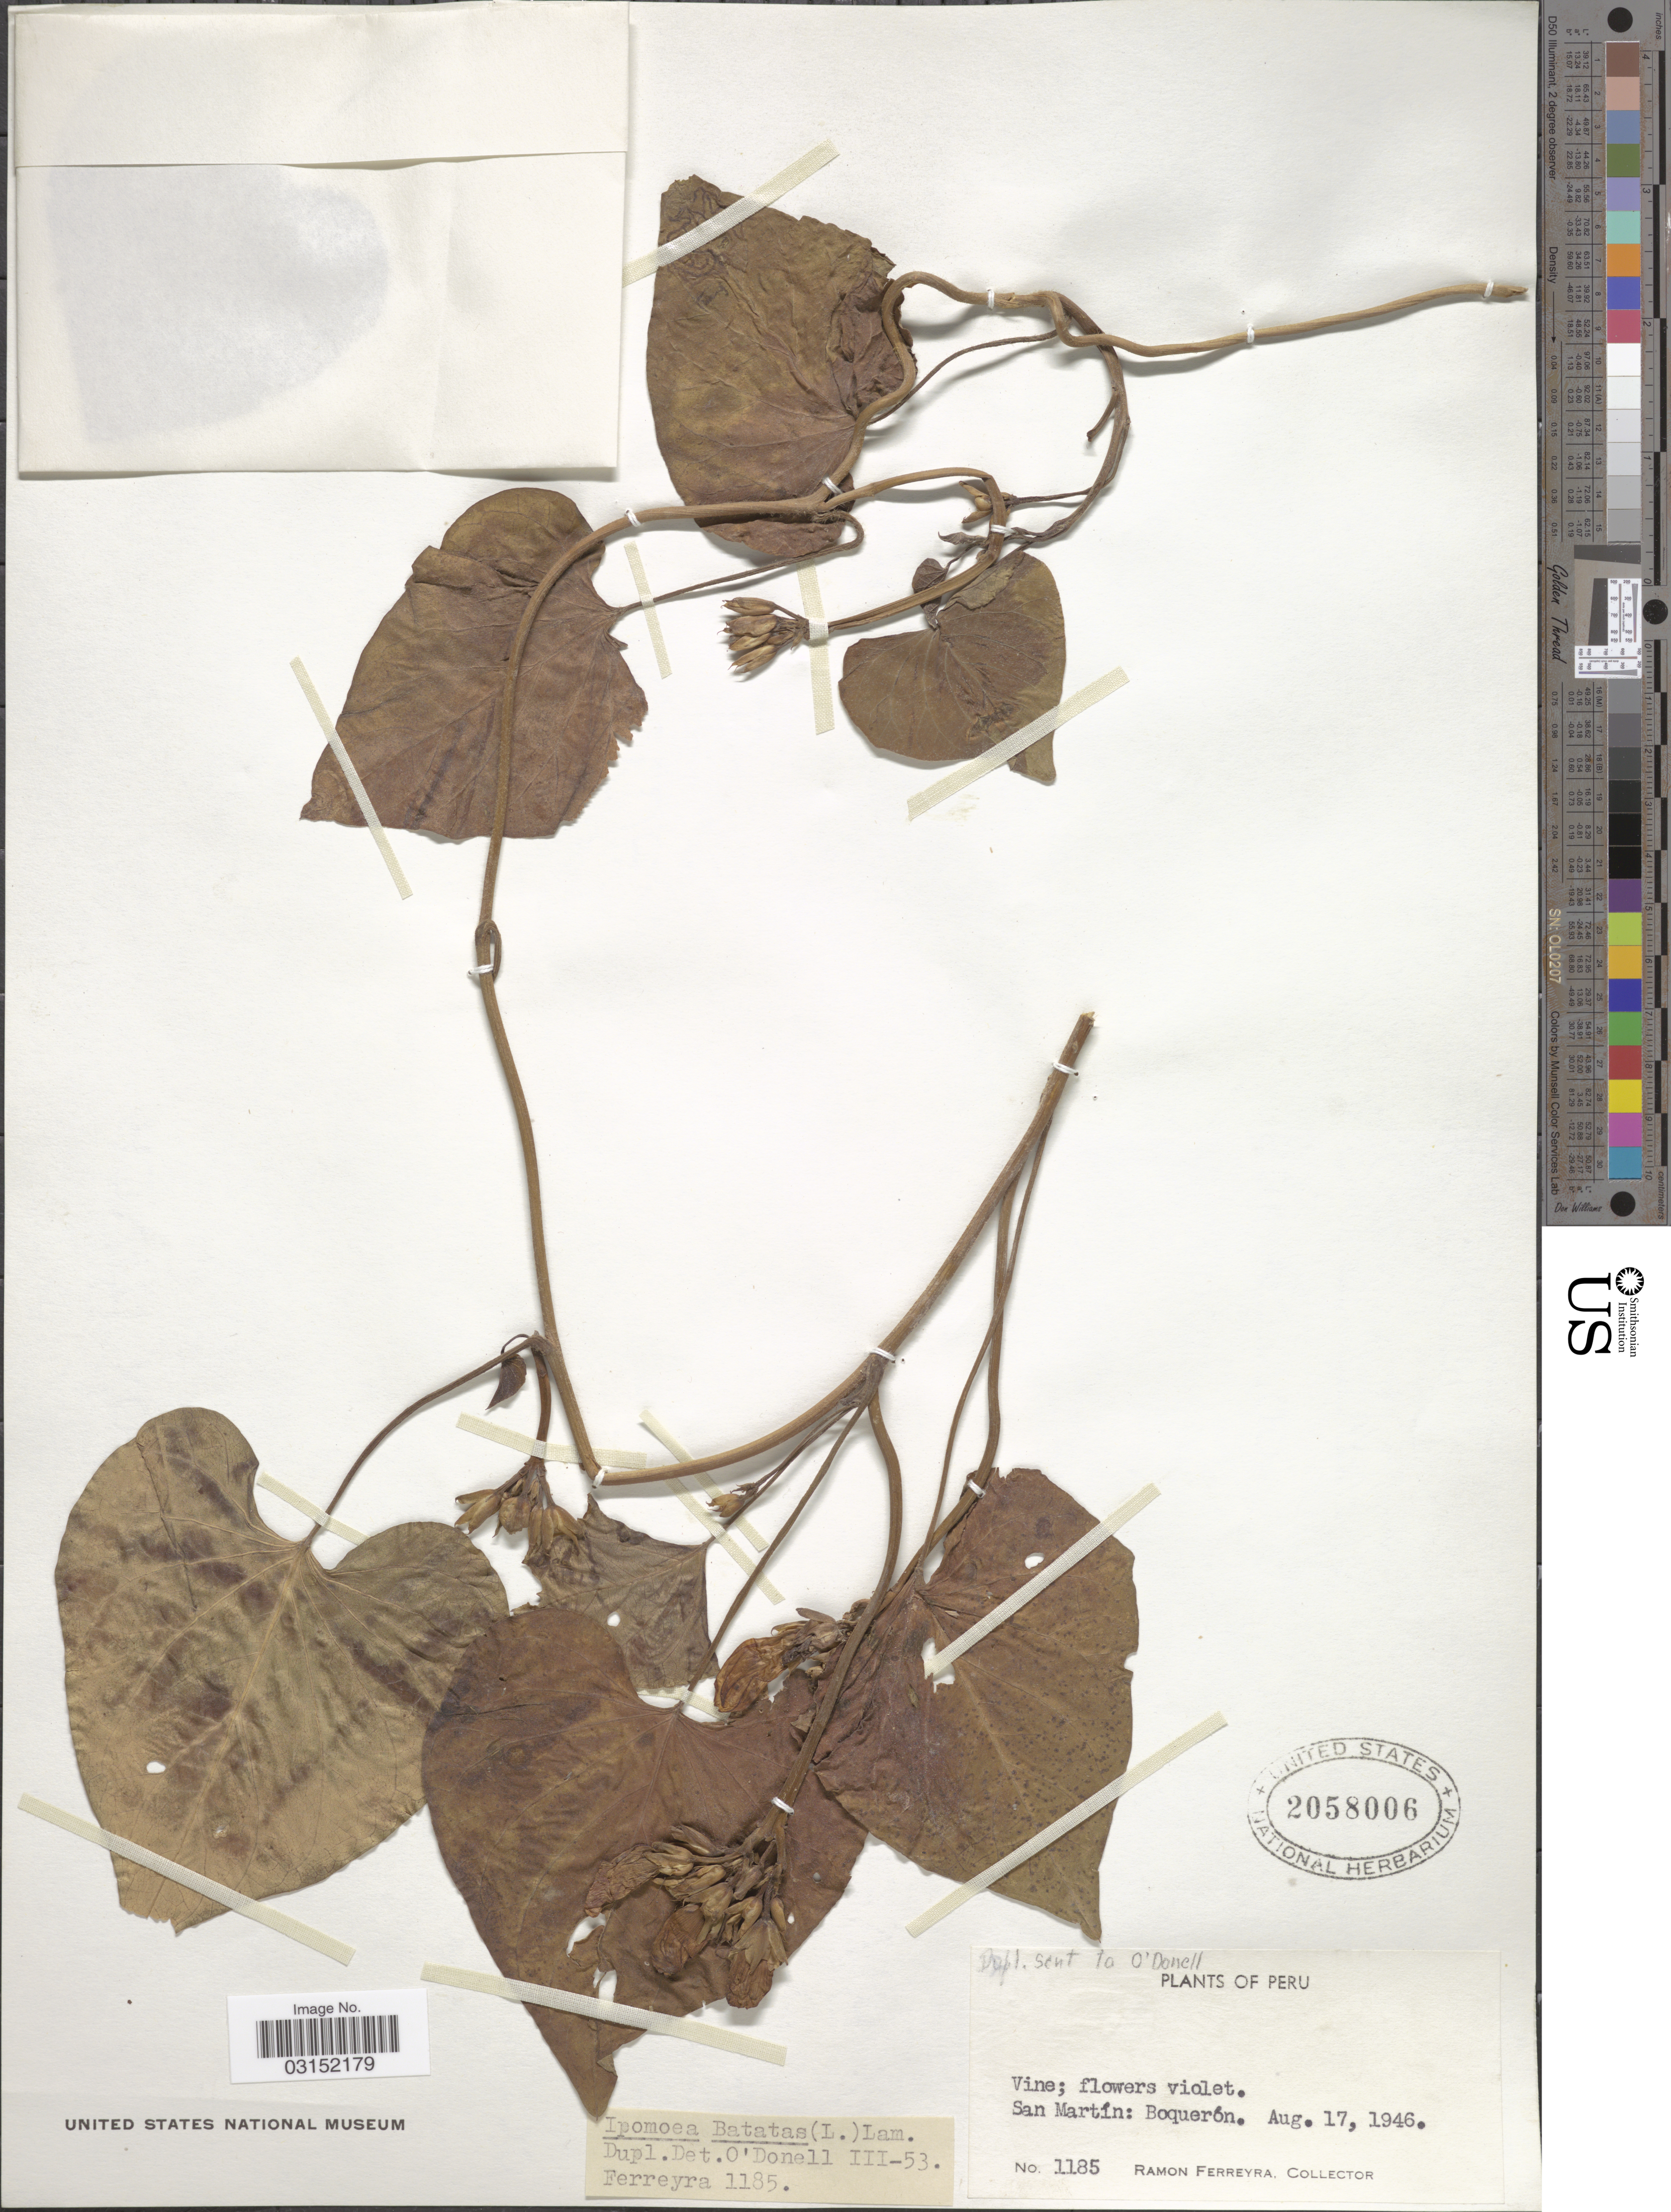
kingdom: Plantae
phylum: Tracheophyta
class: Magnoliopsida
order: Solanales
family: Convolvulaceae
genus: Ipomoea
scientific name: Ipomoea batatas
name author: (L.) Lam.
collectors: R. A. Ferreyra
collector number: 1185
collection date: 1946-08-17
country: Peru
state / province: San Martín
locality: Boquerón.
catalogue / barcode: US 2058006